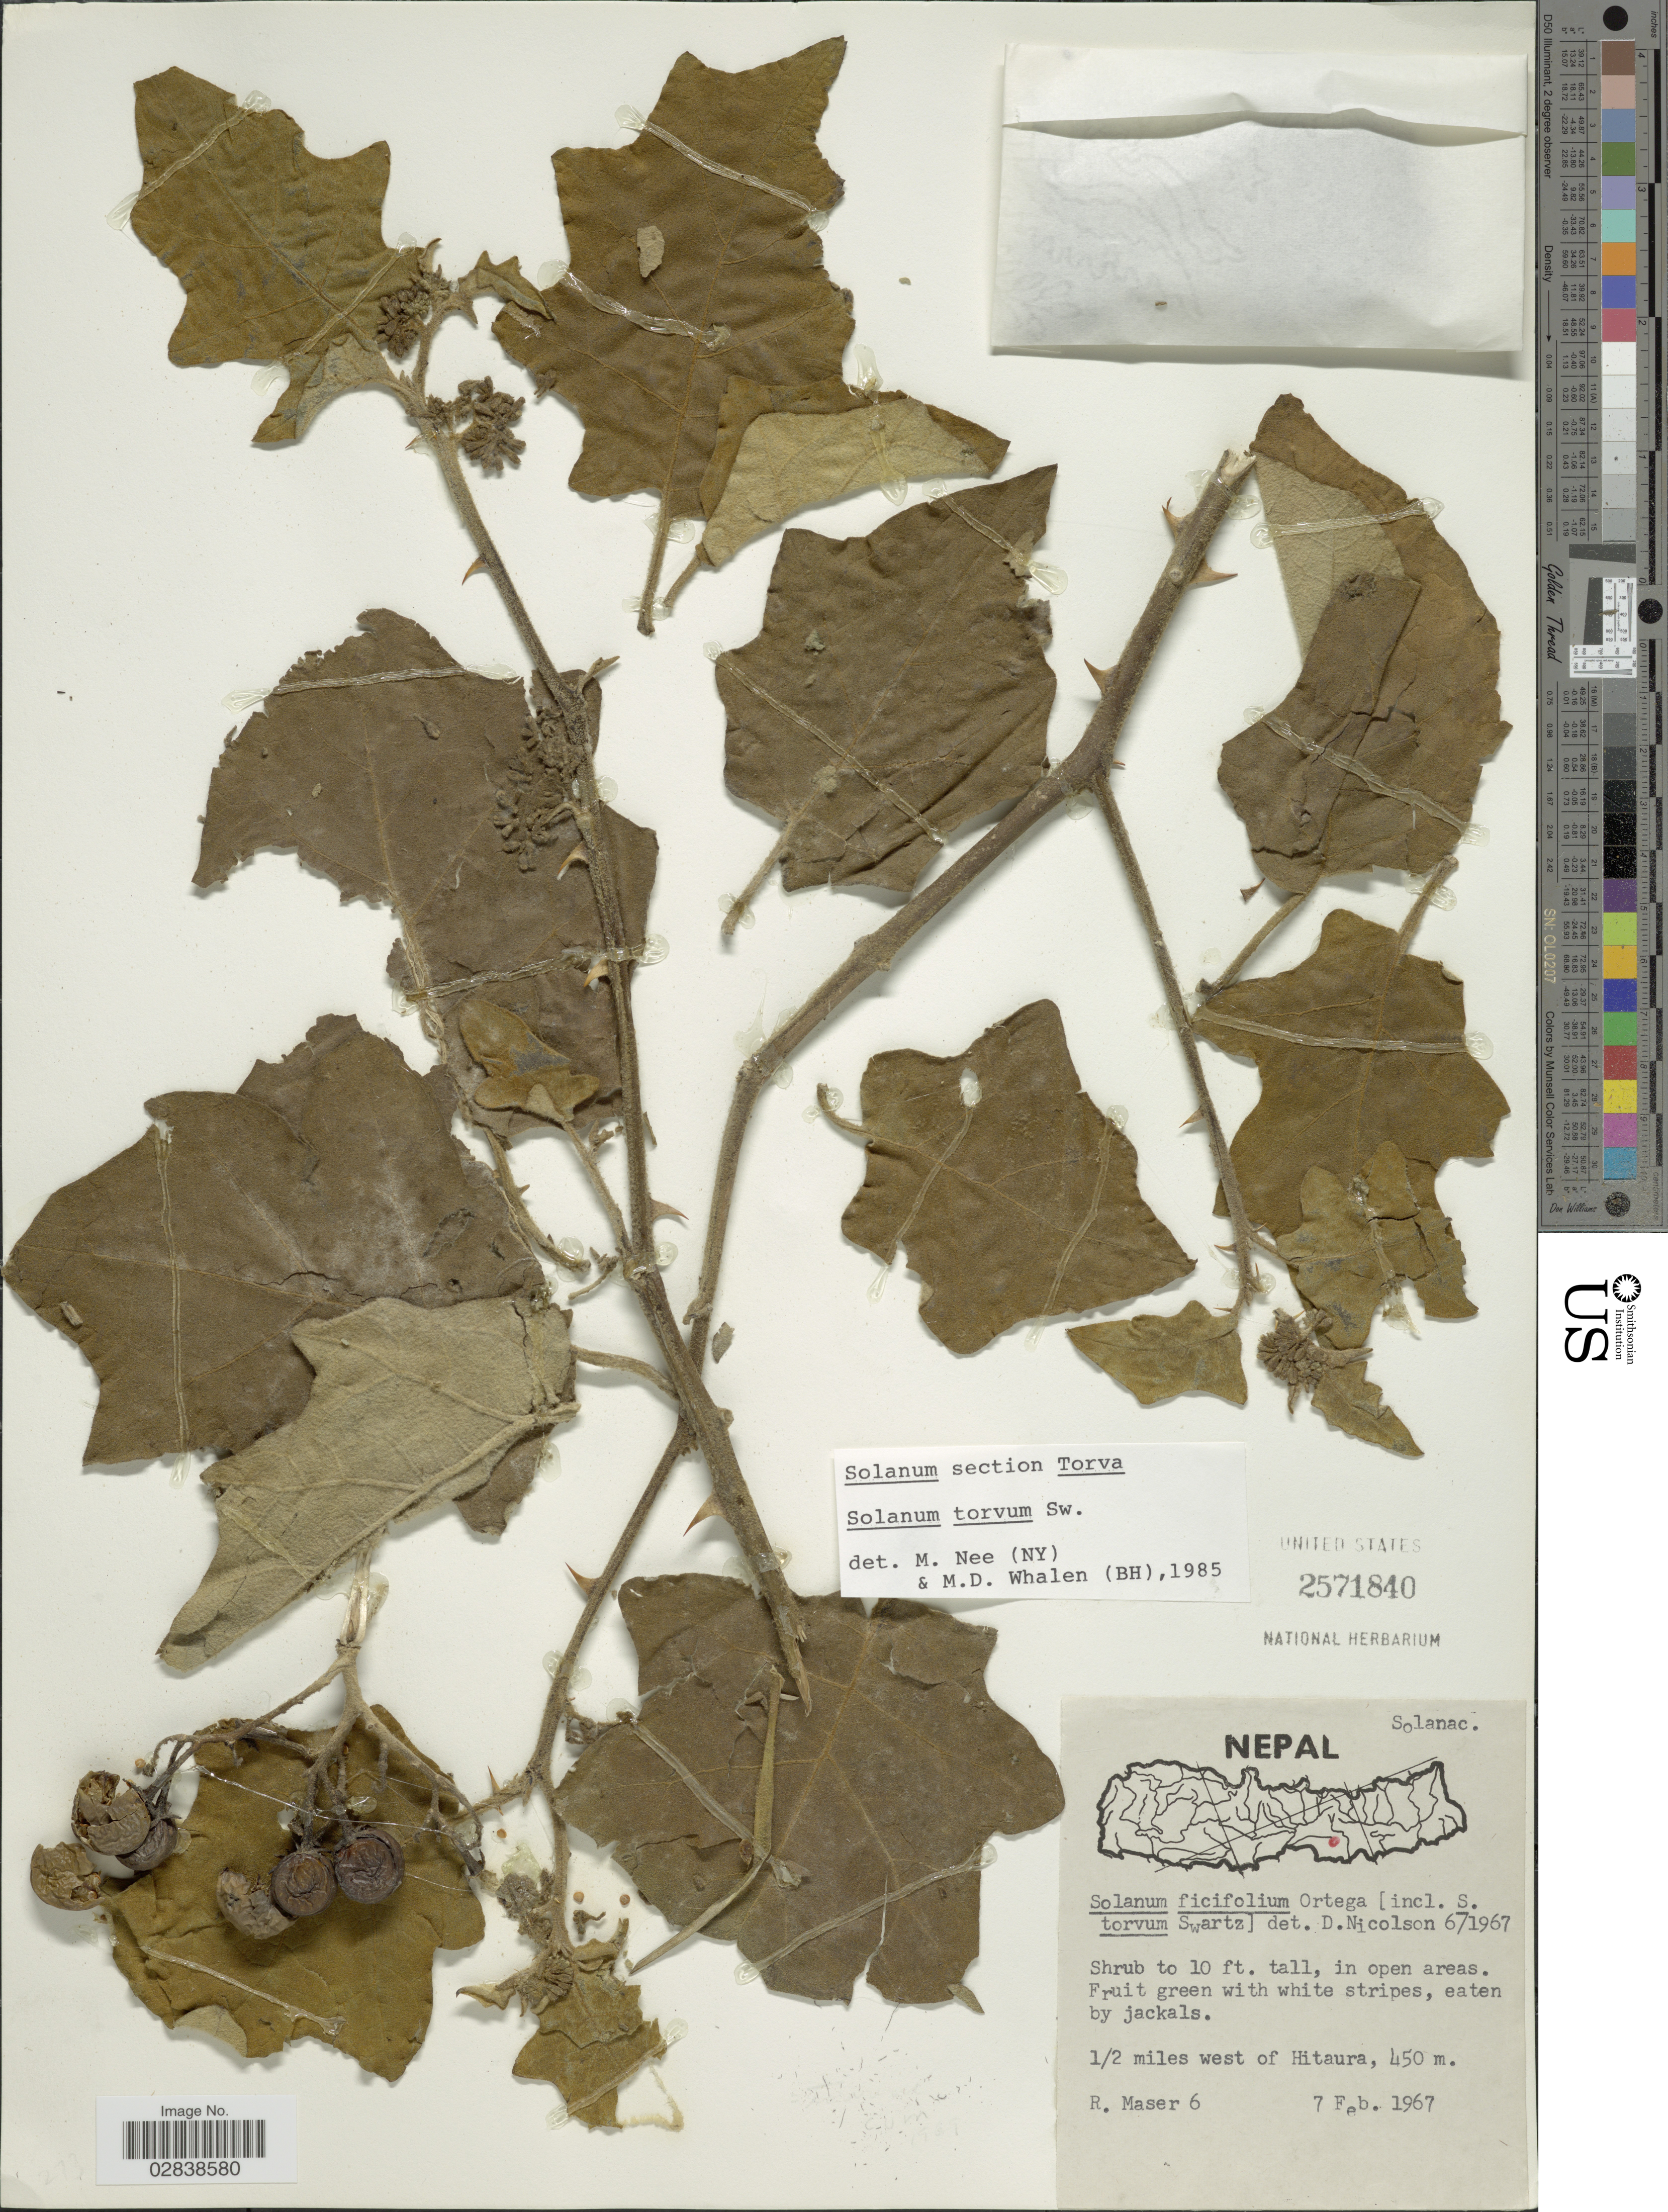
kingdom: Plantae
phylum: Tracheophyta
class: Magnoliopsida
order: Solanales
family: Solanaceae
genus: Solanum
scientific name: Solanum torvum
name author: Sw.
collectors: R. Maser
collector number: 6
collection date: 1967-02-07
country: Nepal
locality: ½ miles west of Hitaura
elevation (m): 450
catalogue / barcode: US 2571840